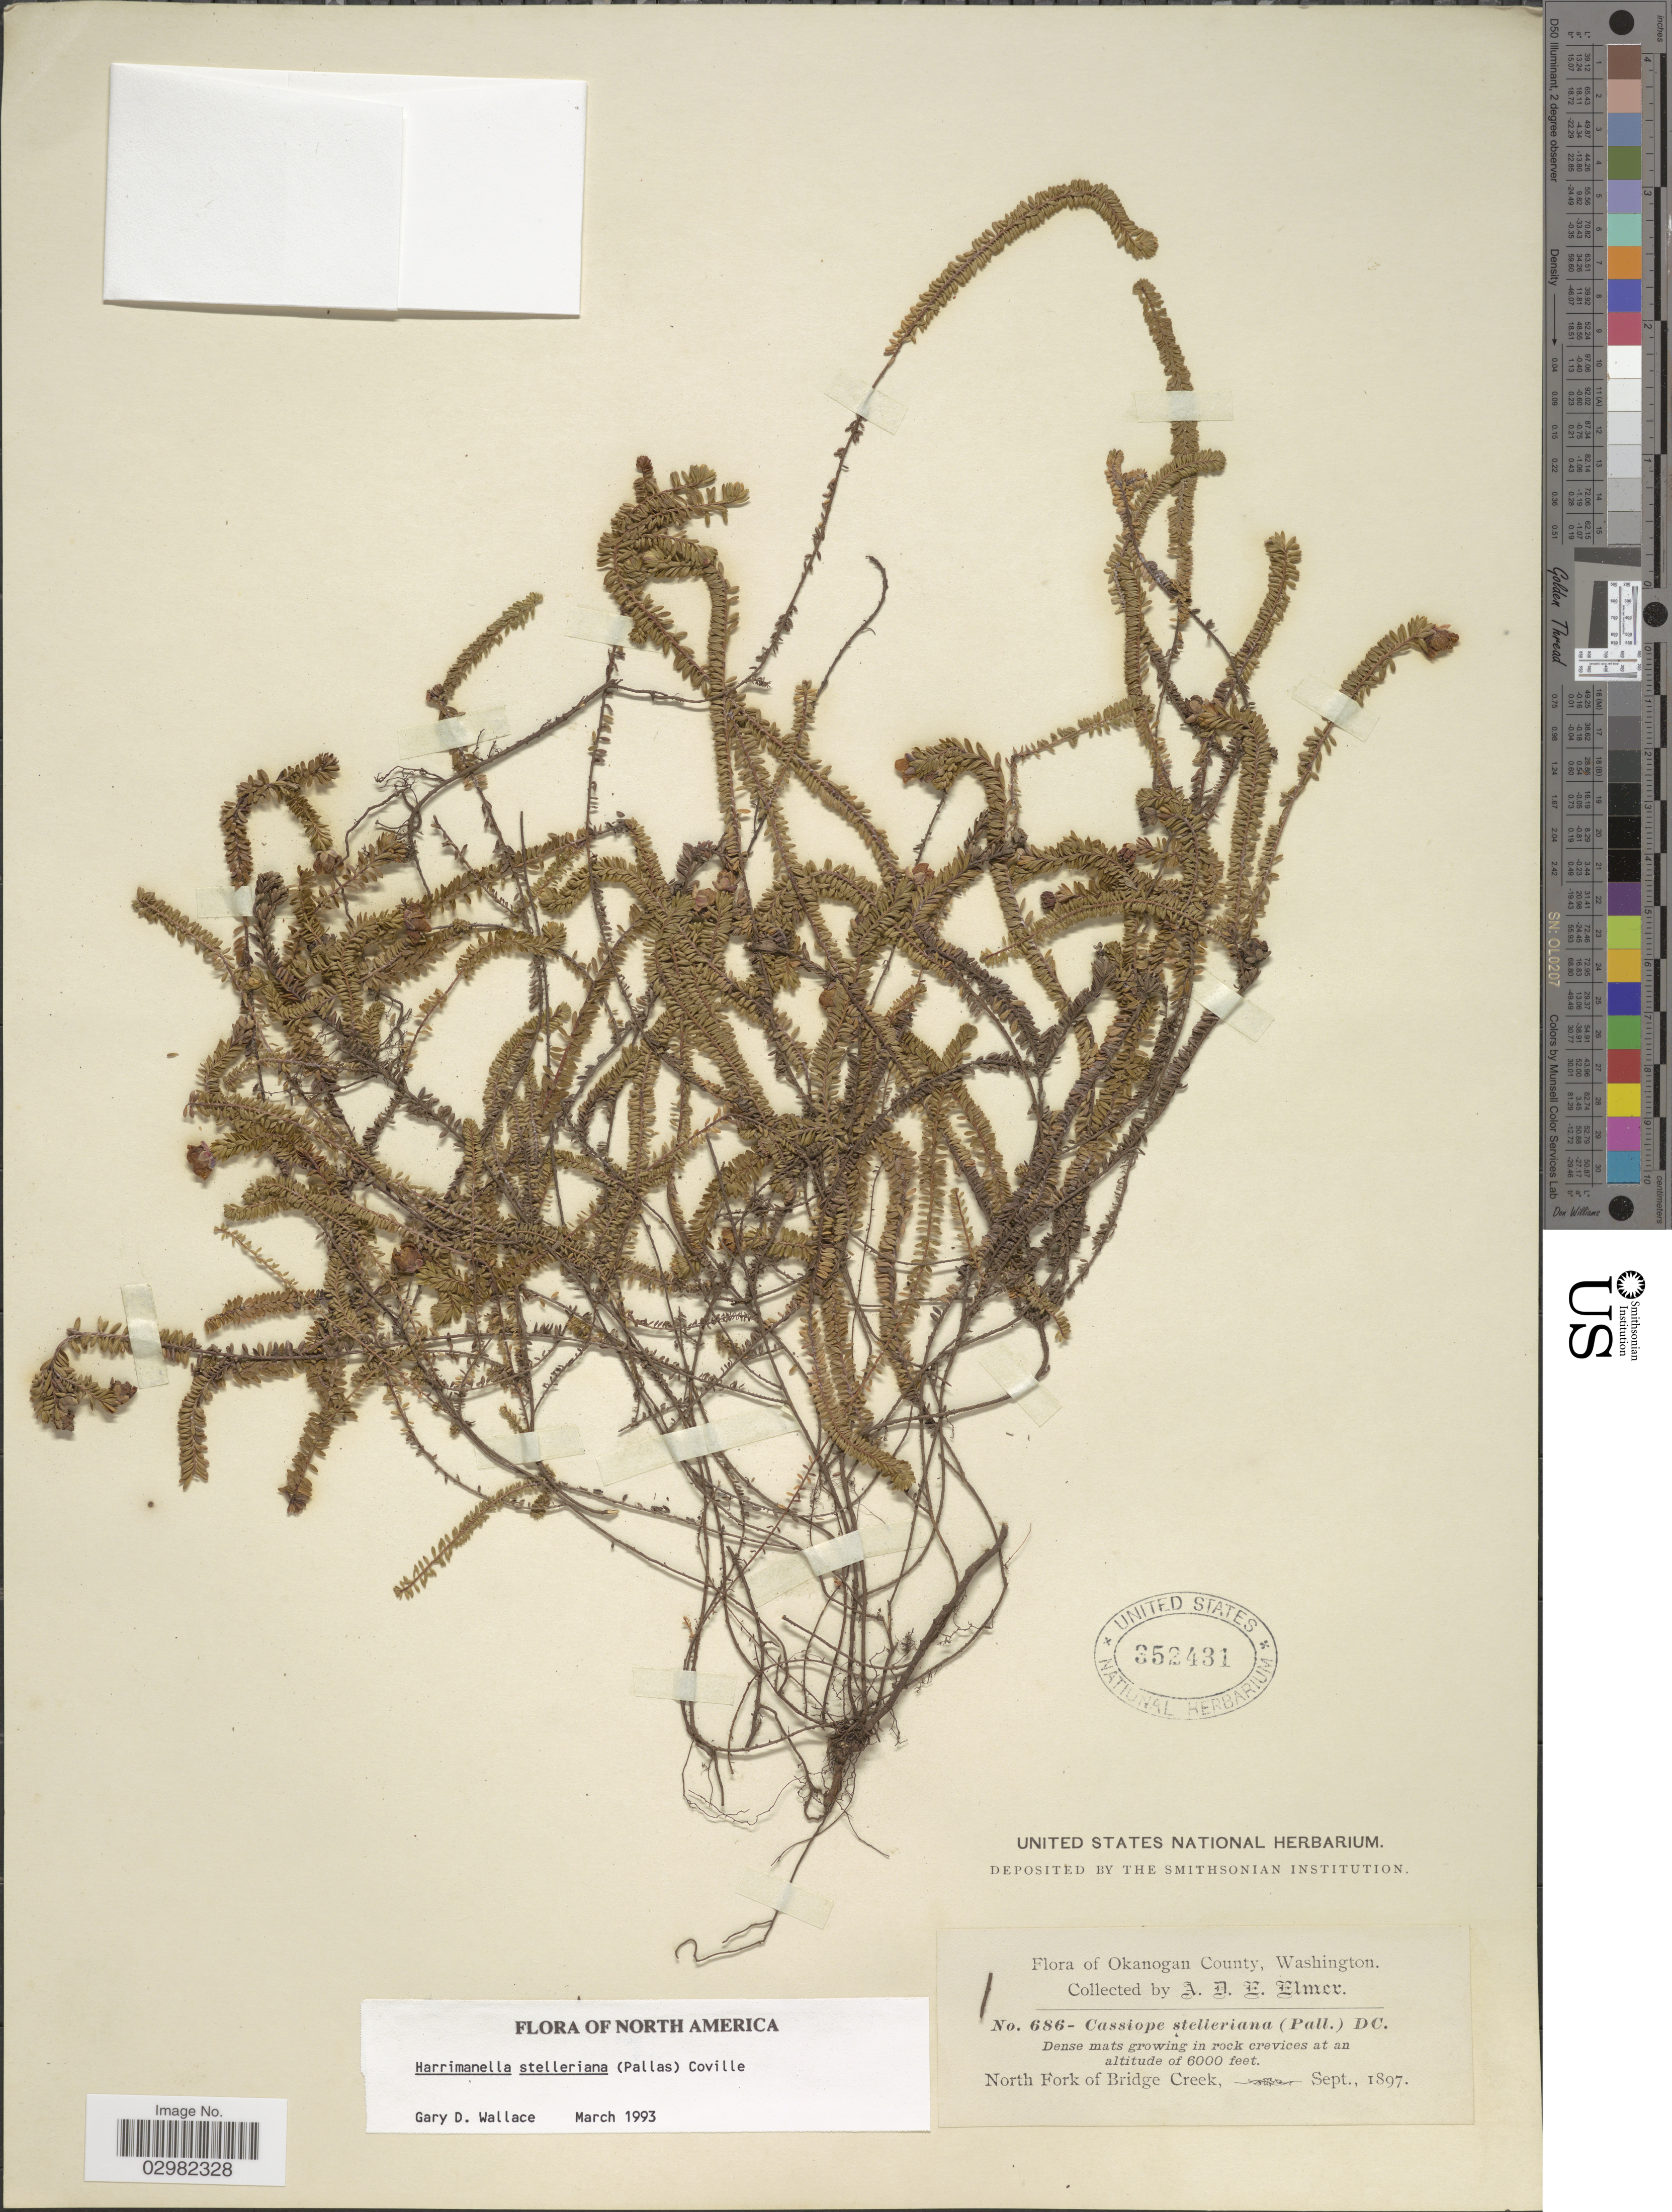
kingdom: Plantae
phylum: Tracheophyta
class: Magnoliopsida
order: Ericales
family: Ericaceae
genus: Harrimanella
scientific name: Harrimanella stelleriana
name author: (Pall.) Coville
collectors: A. D. E. Elmer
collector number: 686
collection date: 1897-09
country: United States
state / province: Washington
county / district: Okanogan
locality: Okanogan County, North Fork of Bridge Creek.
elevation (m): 1829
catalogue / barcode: US 352431